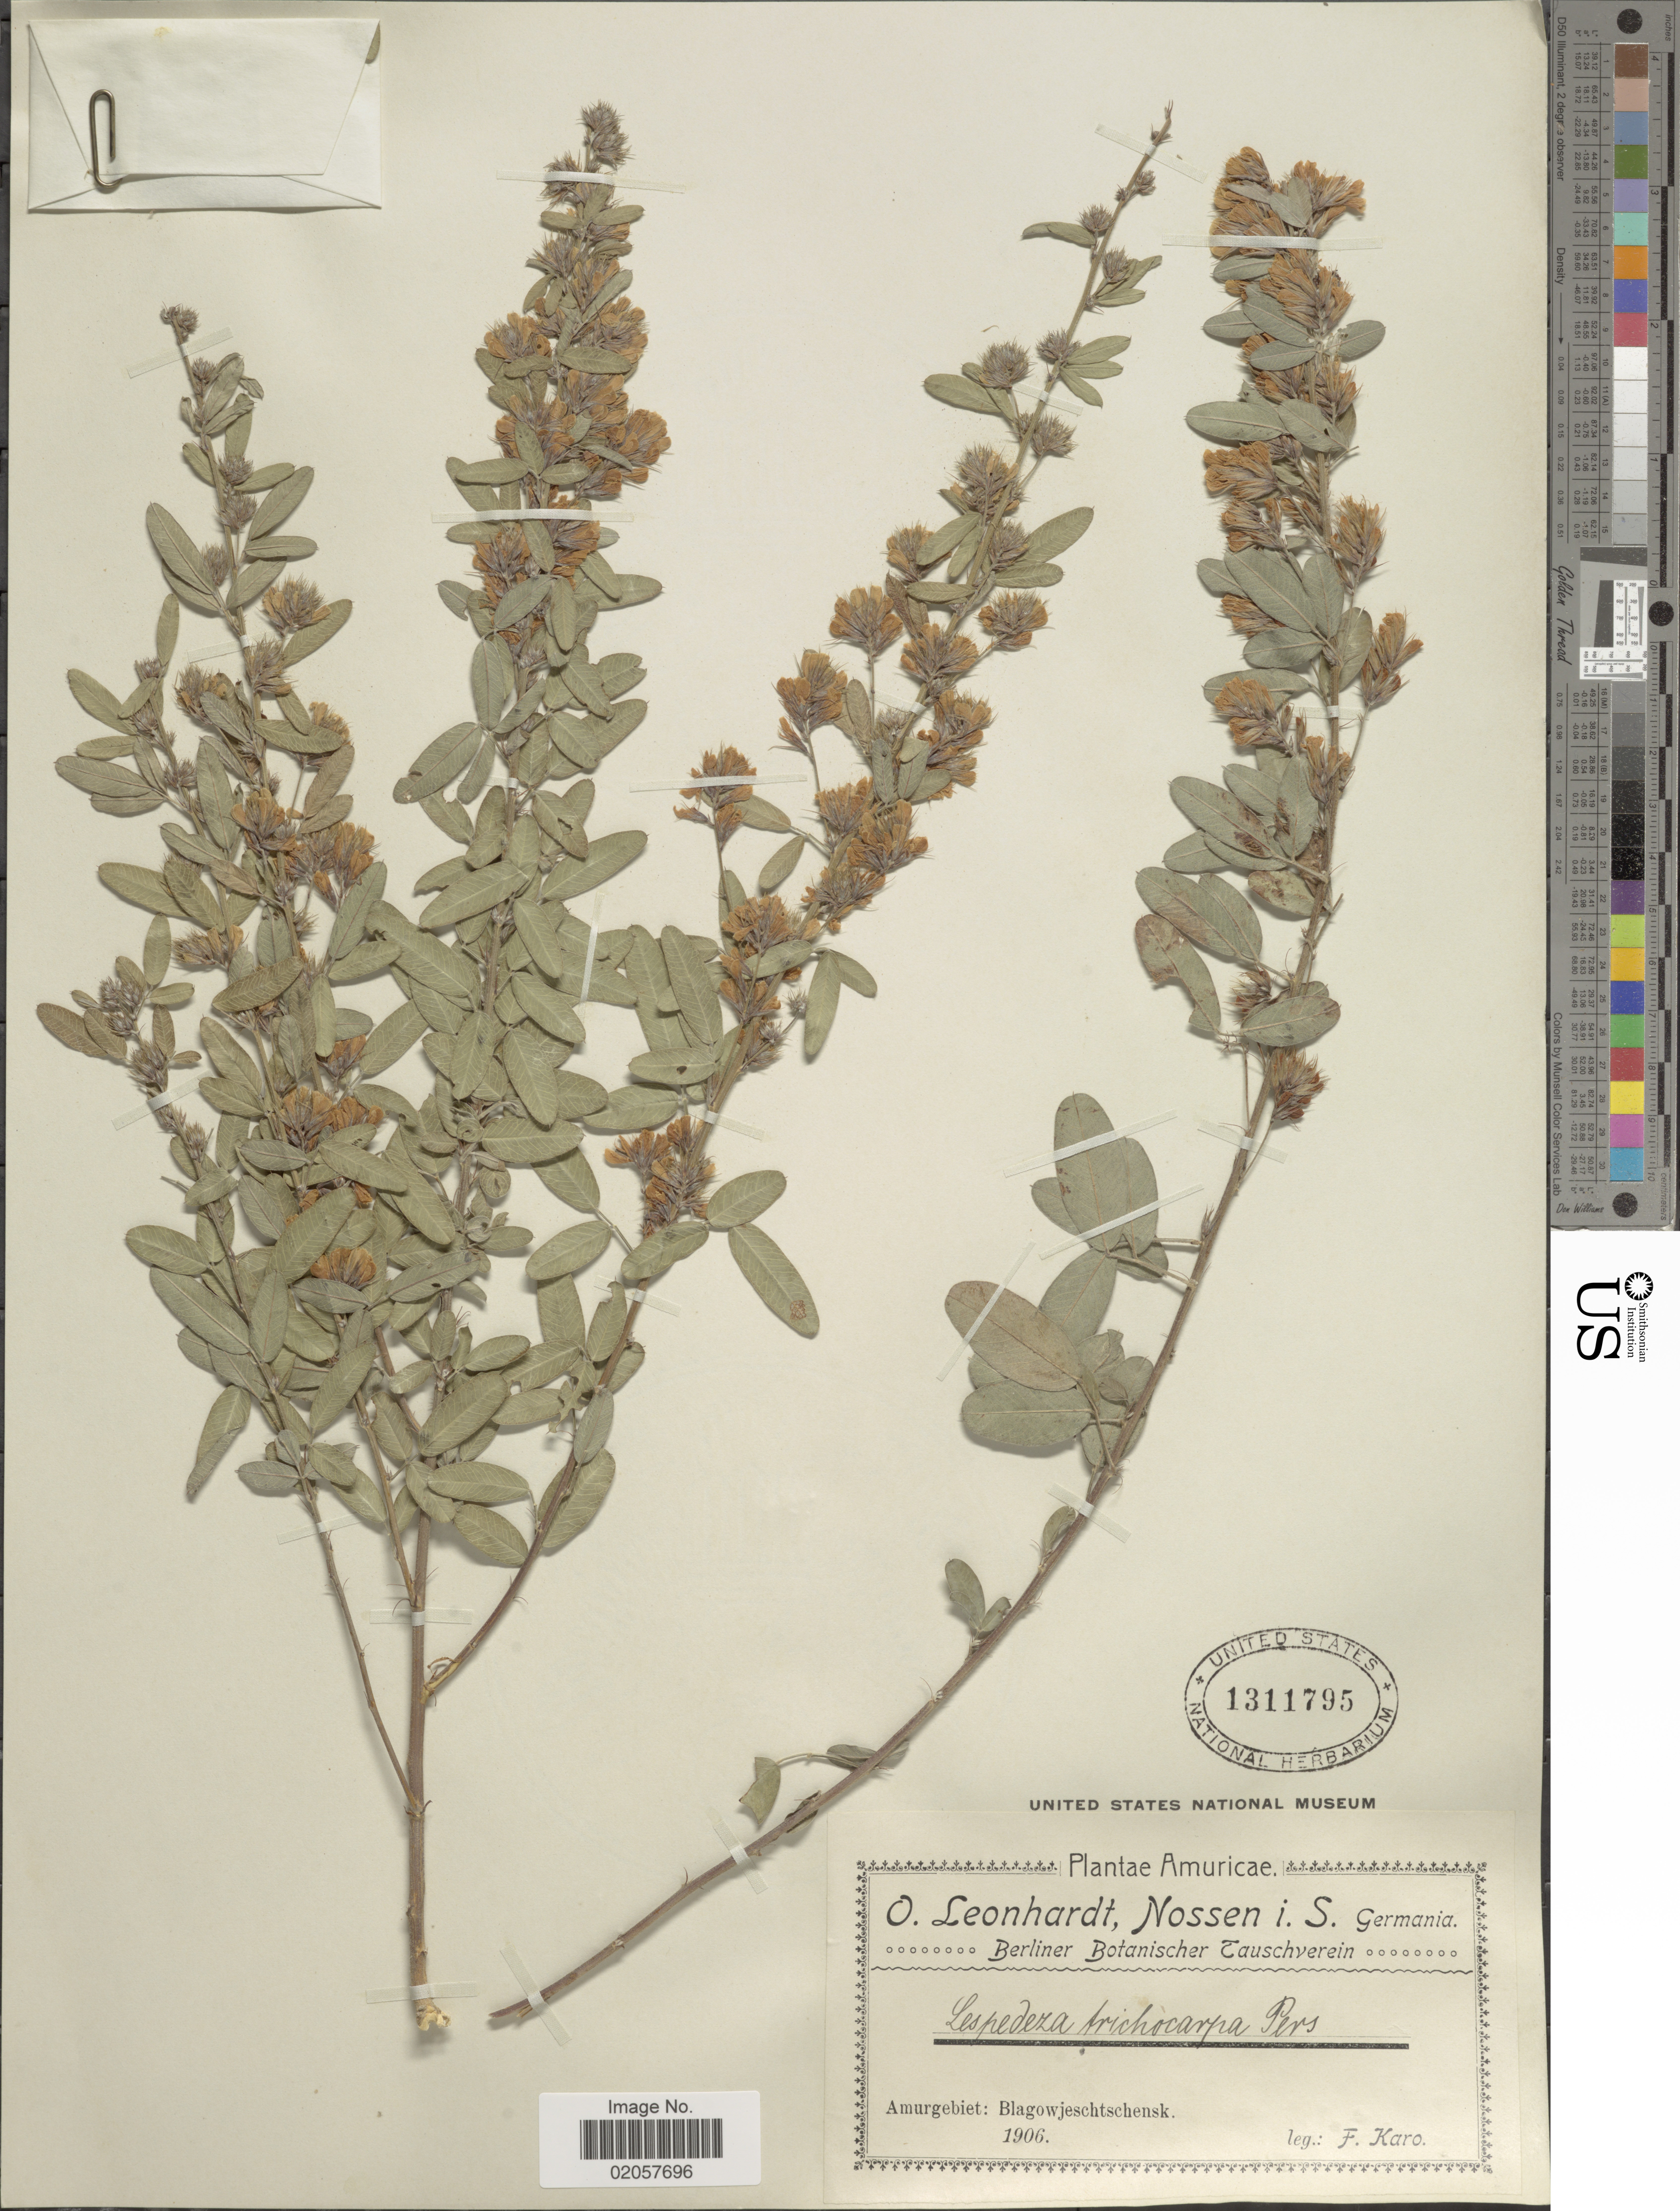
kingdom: Plantae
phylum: Tracheophyta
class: Magnoliopsida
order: Fabales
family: Fabaceae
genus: Lespedeza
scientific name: Lespedeza davurica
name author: (Laxm.) Schindl.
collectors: F. Karo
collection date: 1906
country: Russian Federation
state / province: Amur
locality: Amuricae, Amurgebiet: Blagowjeschtschenk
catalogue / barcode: US 1311795